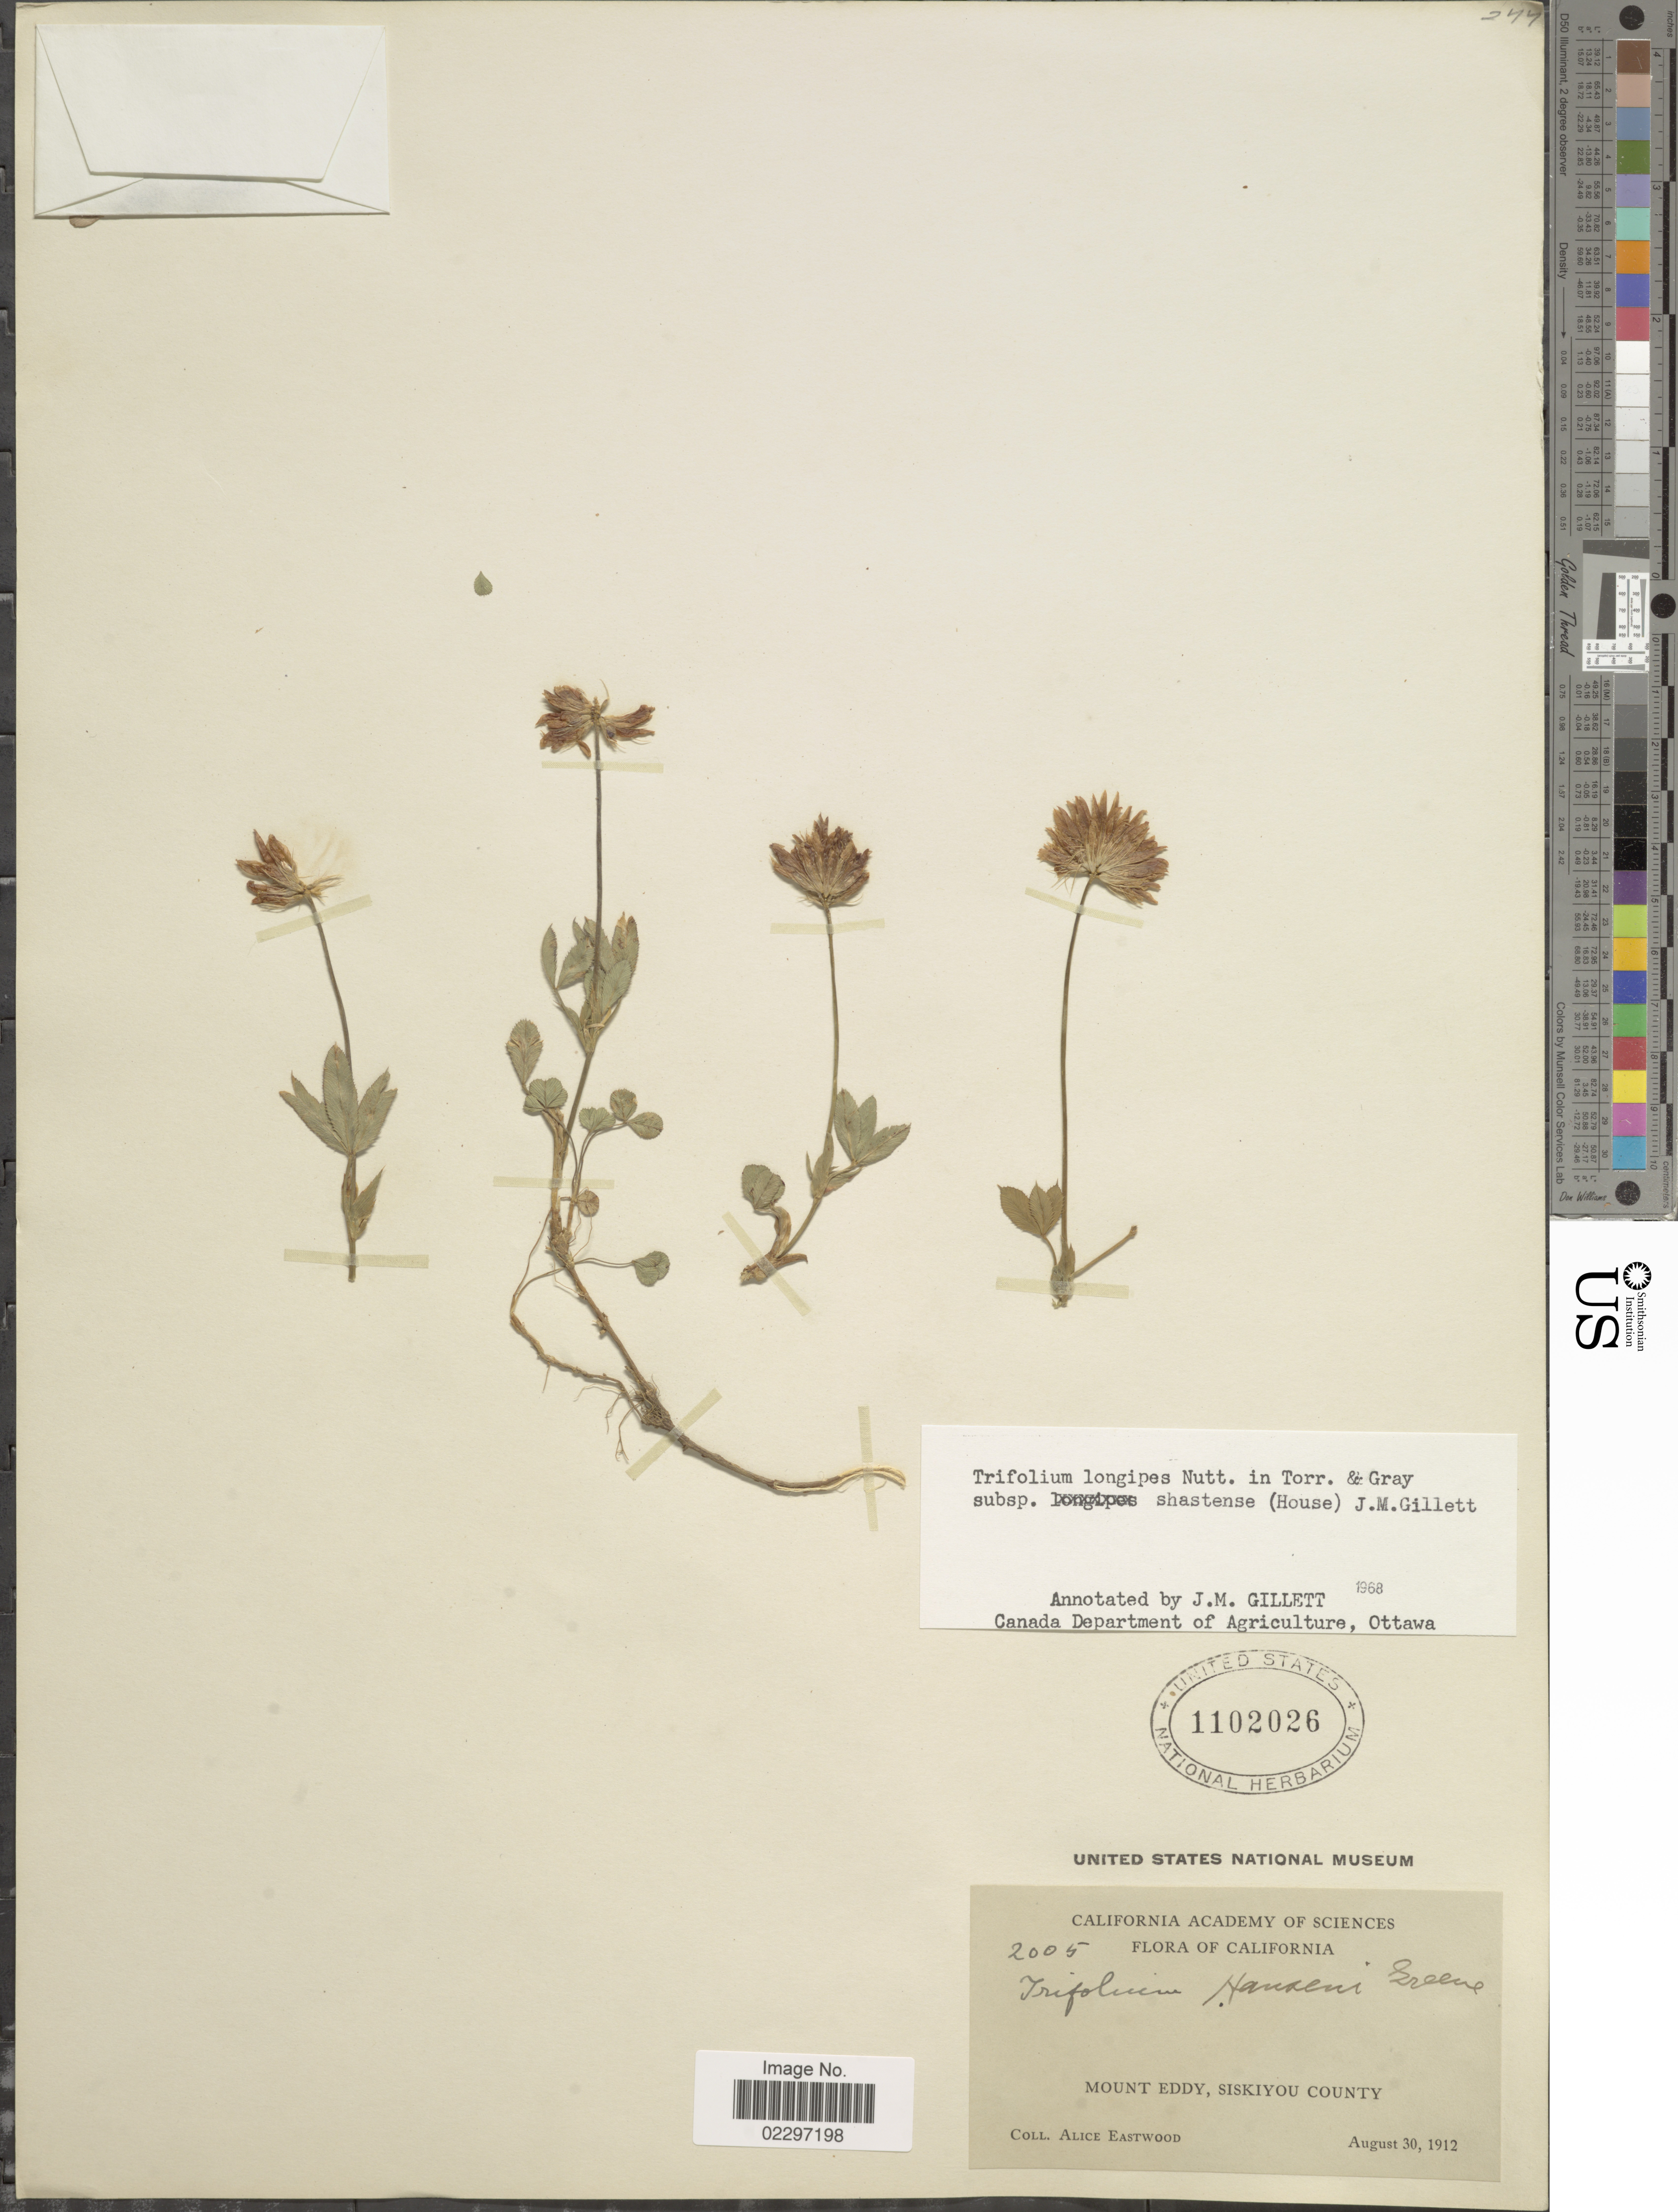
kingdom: Plantae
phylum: Tracheophyta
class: Magnoliopsida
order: Fabales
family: Fabaceae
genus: Trifolium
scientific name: Trifolium longipes subsp. shastense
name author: (House) J.M. Gillett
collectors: A. Eastwood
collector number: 2005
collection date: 1912-08-30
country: United States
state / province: California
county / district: Siskiyou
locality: Mount Eddy, Siskiyou County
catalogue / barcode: US 1102026